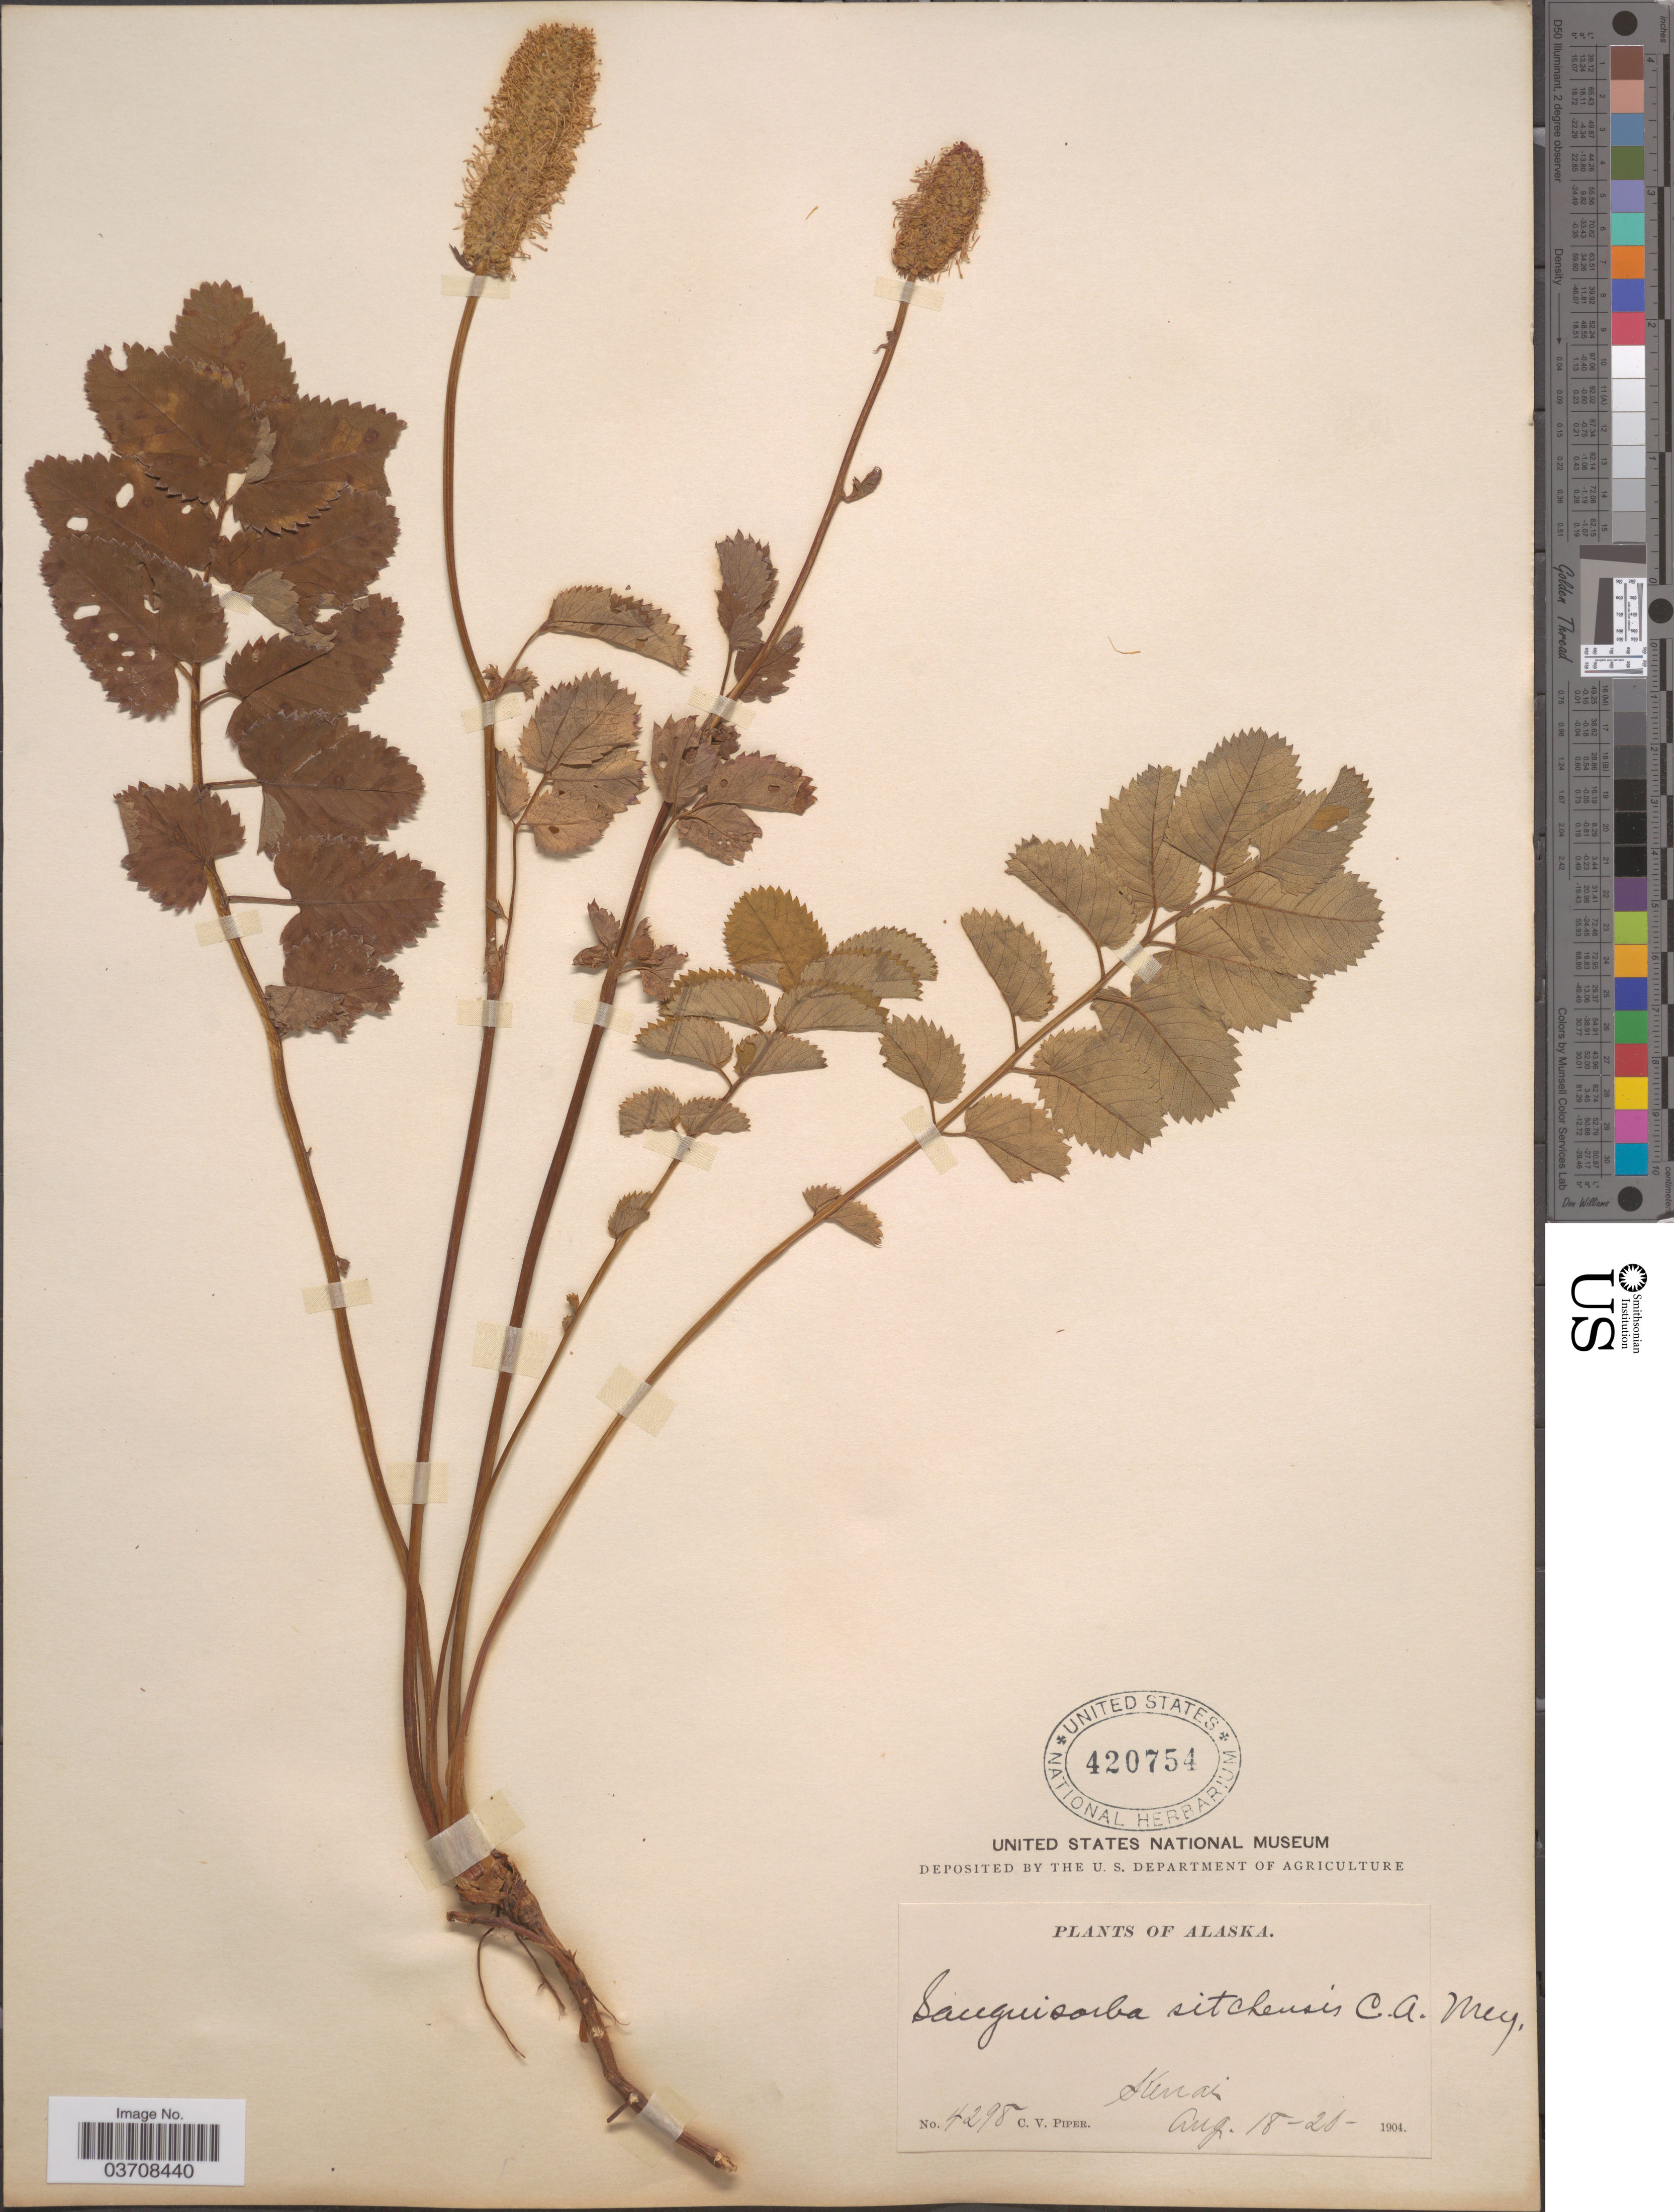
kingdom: Plantae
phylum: Tracheophyta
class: Magnoliopsida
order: Rosales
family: Rosaceae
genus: Sanguisorba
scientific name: Sanguisorba stipulata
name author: Raf.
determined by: Strong, Mark T., (BOT), Smithsonian Institution - National Museum of Natural History (UNITED STATES)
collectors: C. V. Piper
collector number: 4298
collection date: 1904-08-18/1904-08-20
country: United States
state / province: Alaska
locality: Kenai.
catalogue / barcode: US 420754